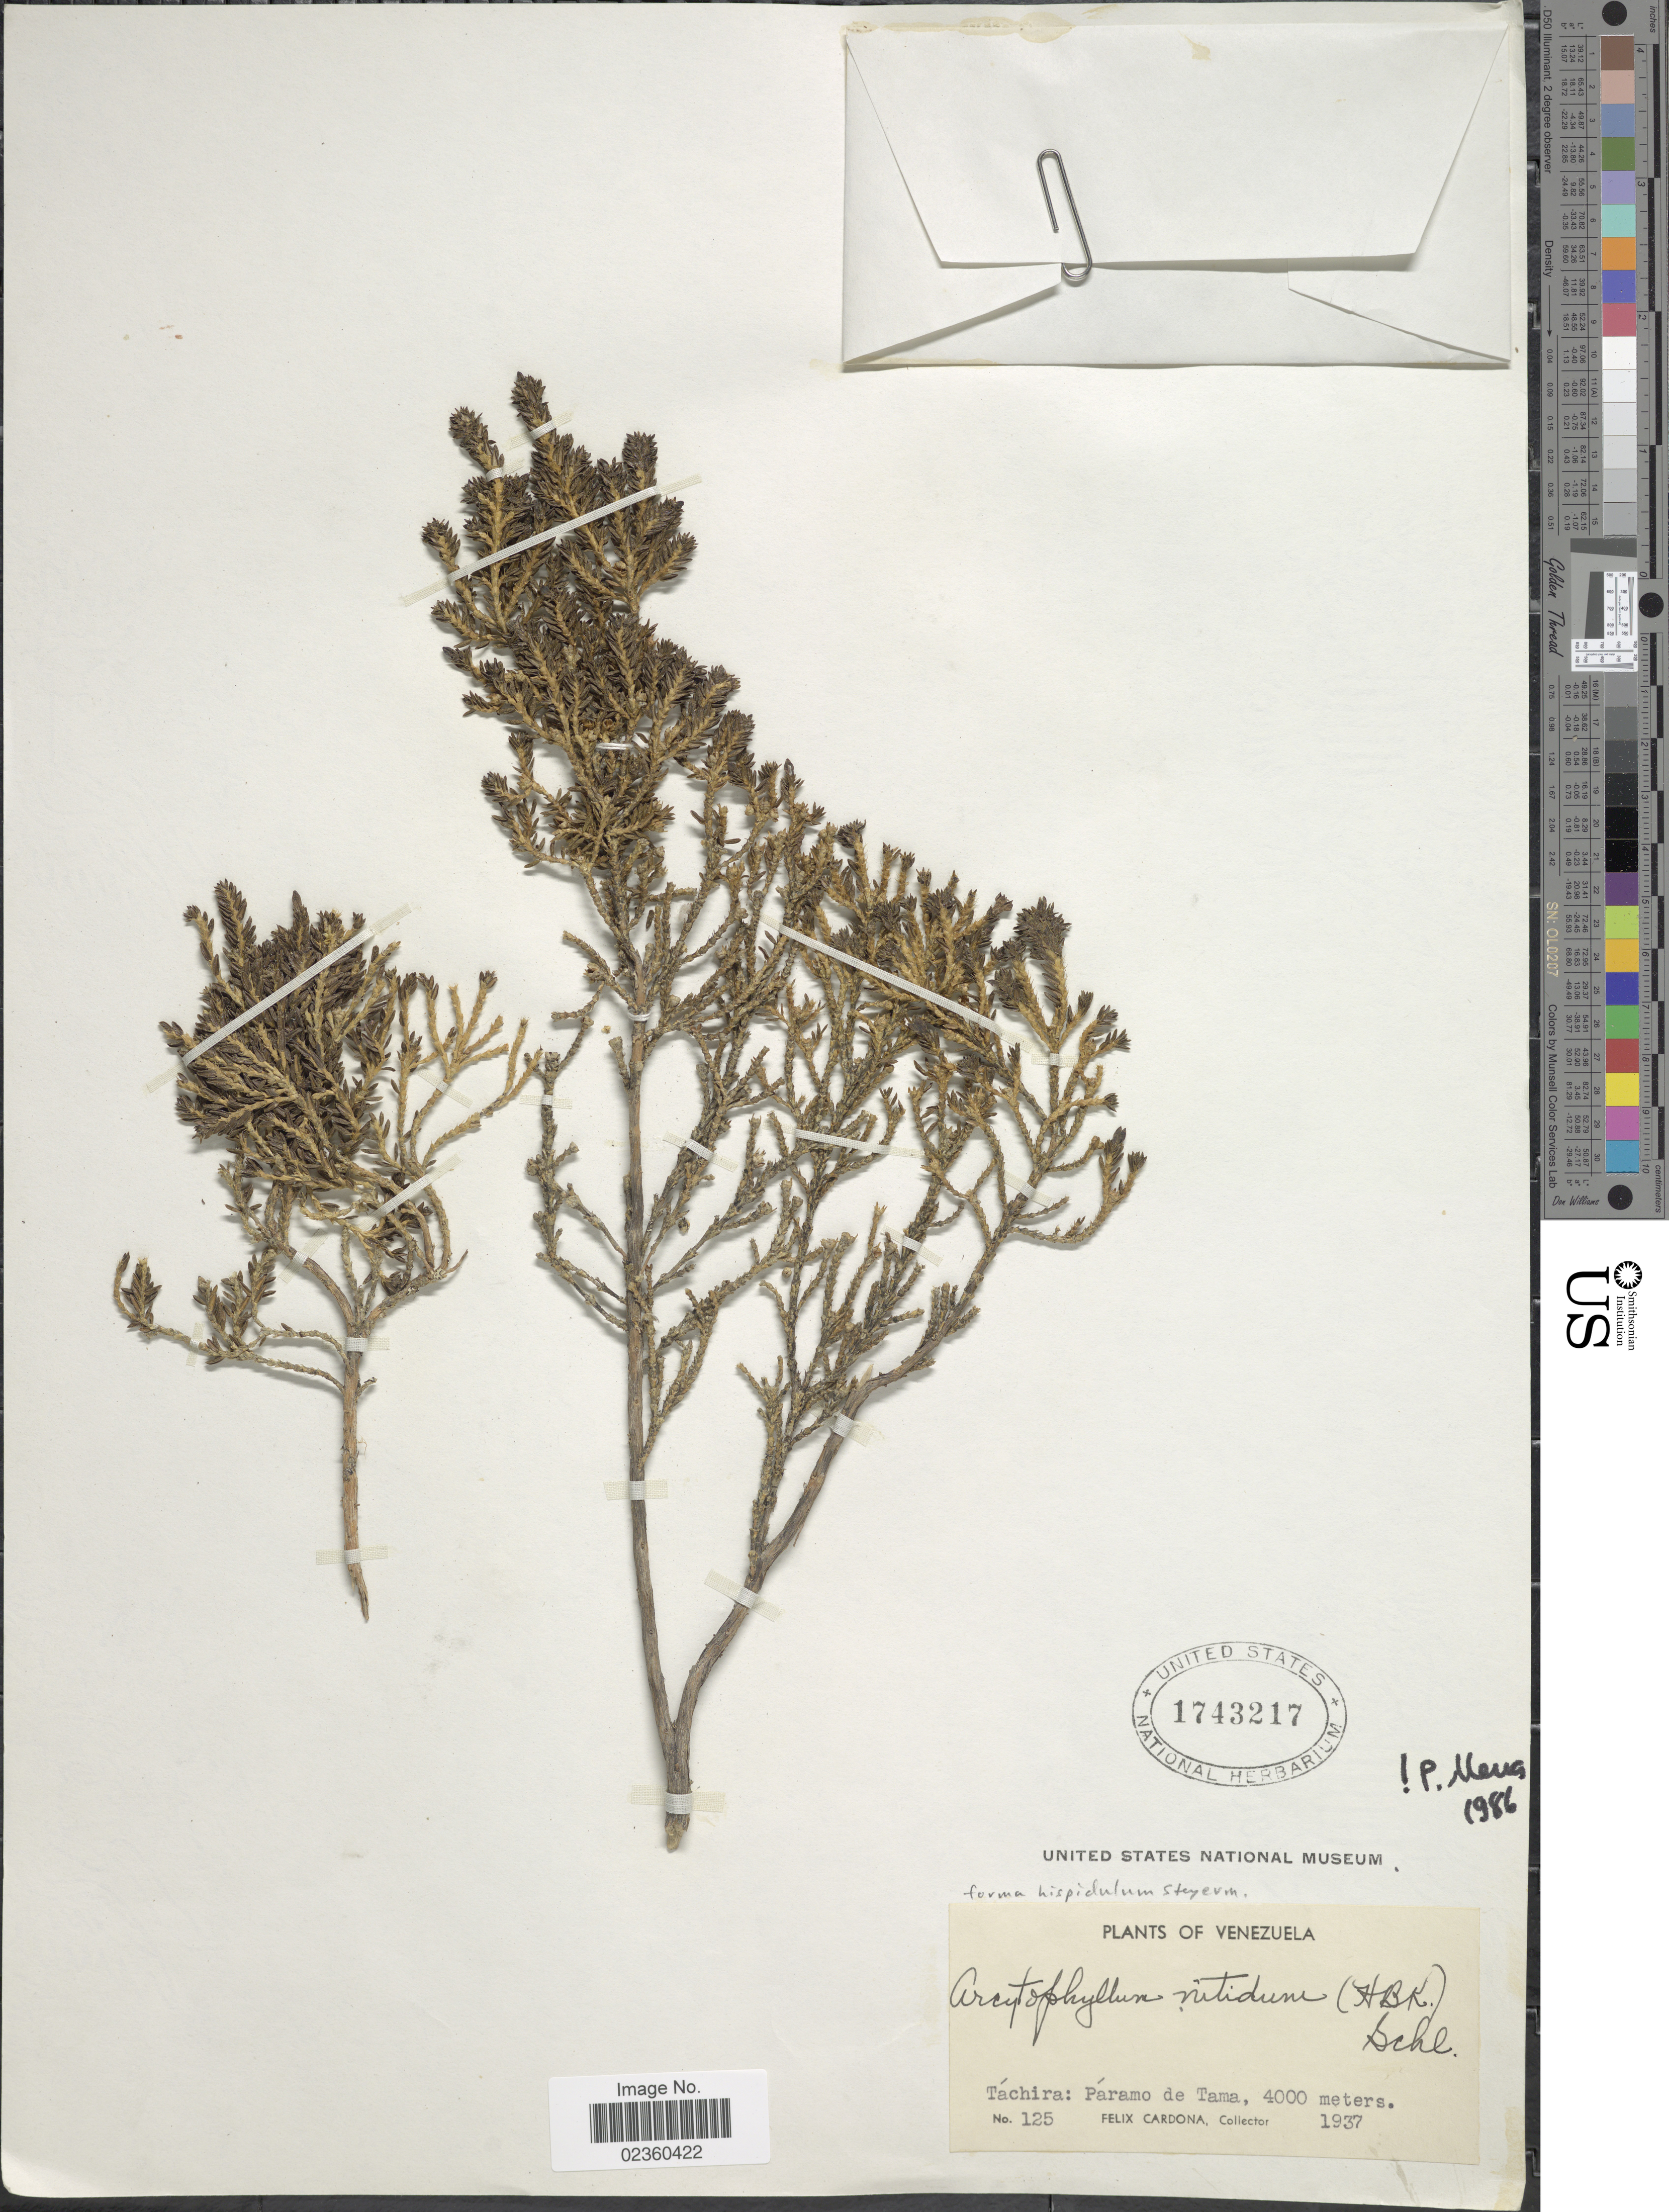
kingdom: Plantae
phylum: Tracheophyta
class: Magnoliopsida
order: Gentianales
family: Rubiaceae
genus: Arcytophyllum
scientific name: Arcytophyllum nitidum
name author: (Kunth) Schltdl.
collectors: F. Cardona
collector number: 125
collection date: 1937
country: Venezuela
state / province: Tachira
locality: Táchira: Páramo de Tama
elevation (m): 4000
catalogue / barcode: US 1743217